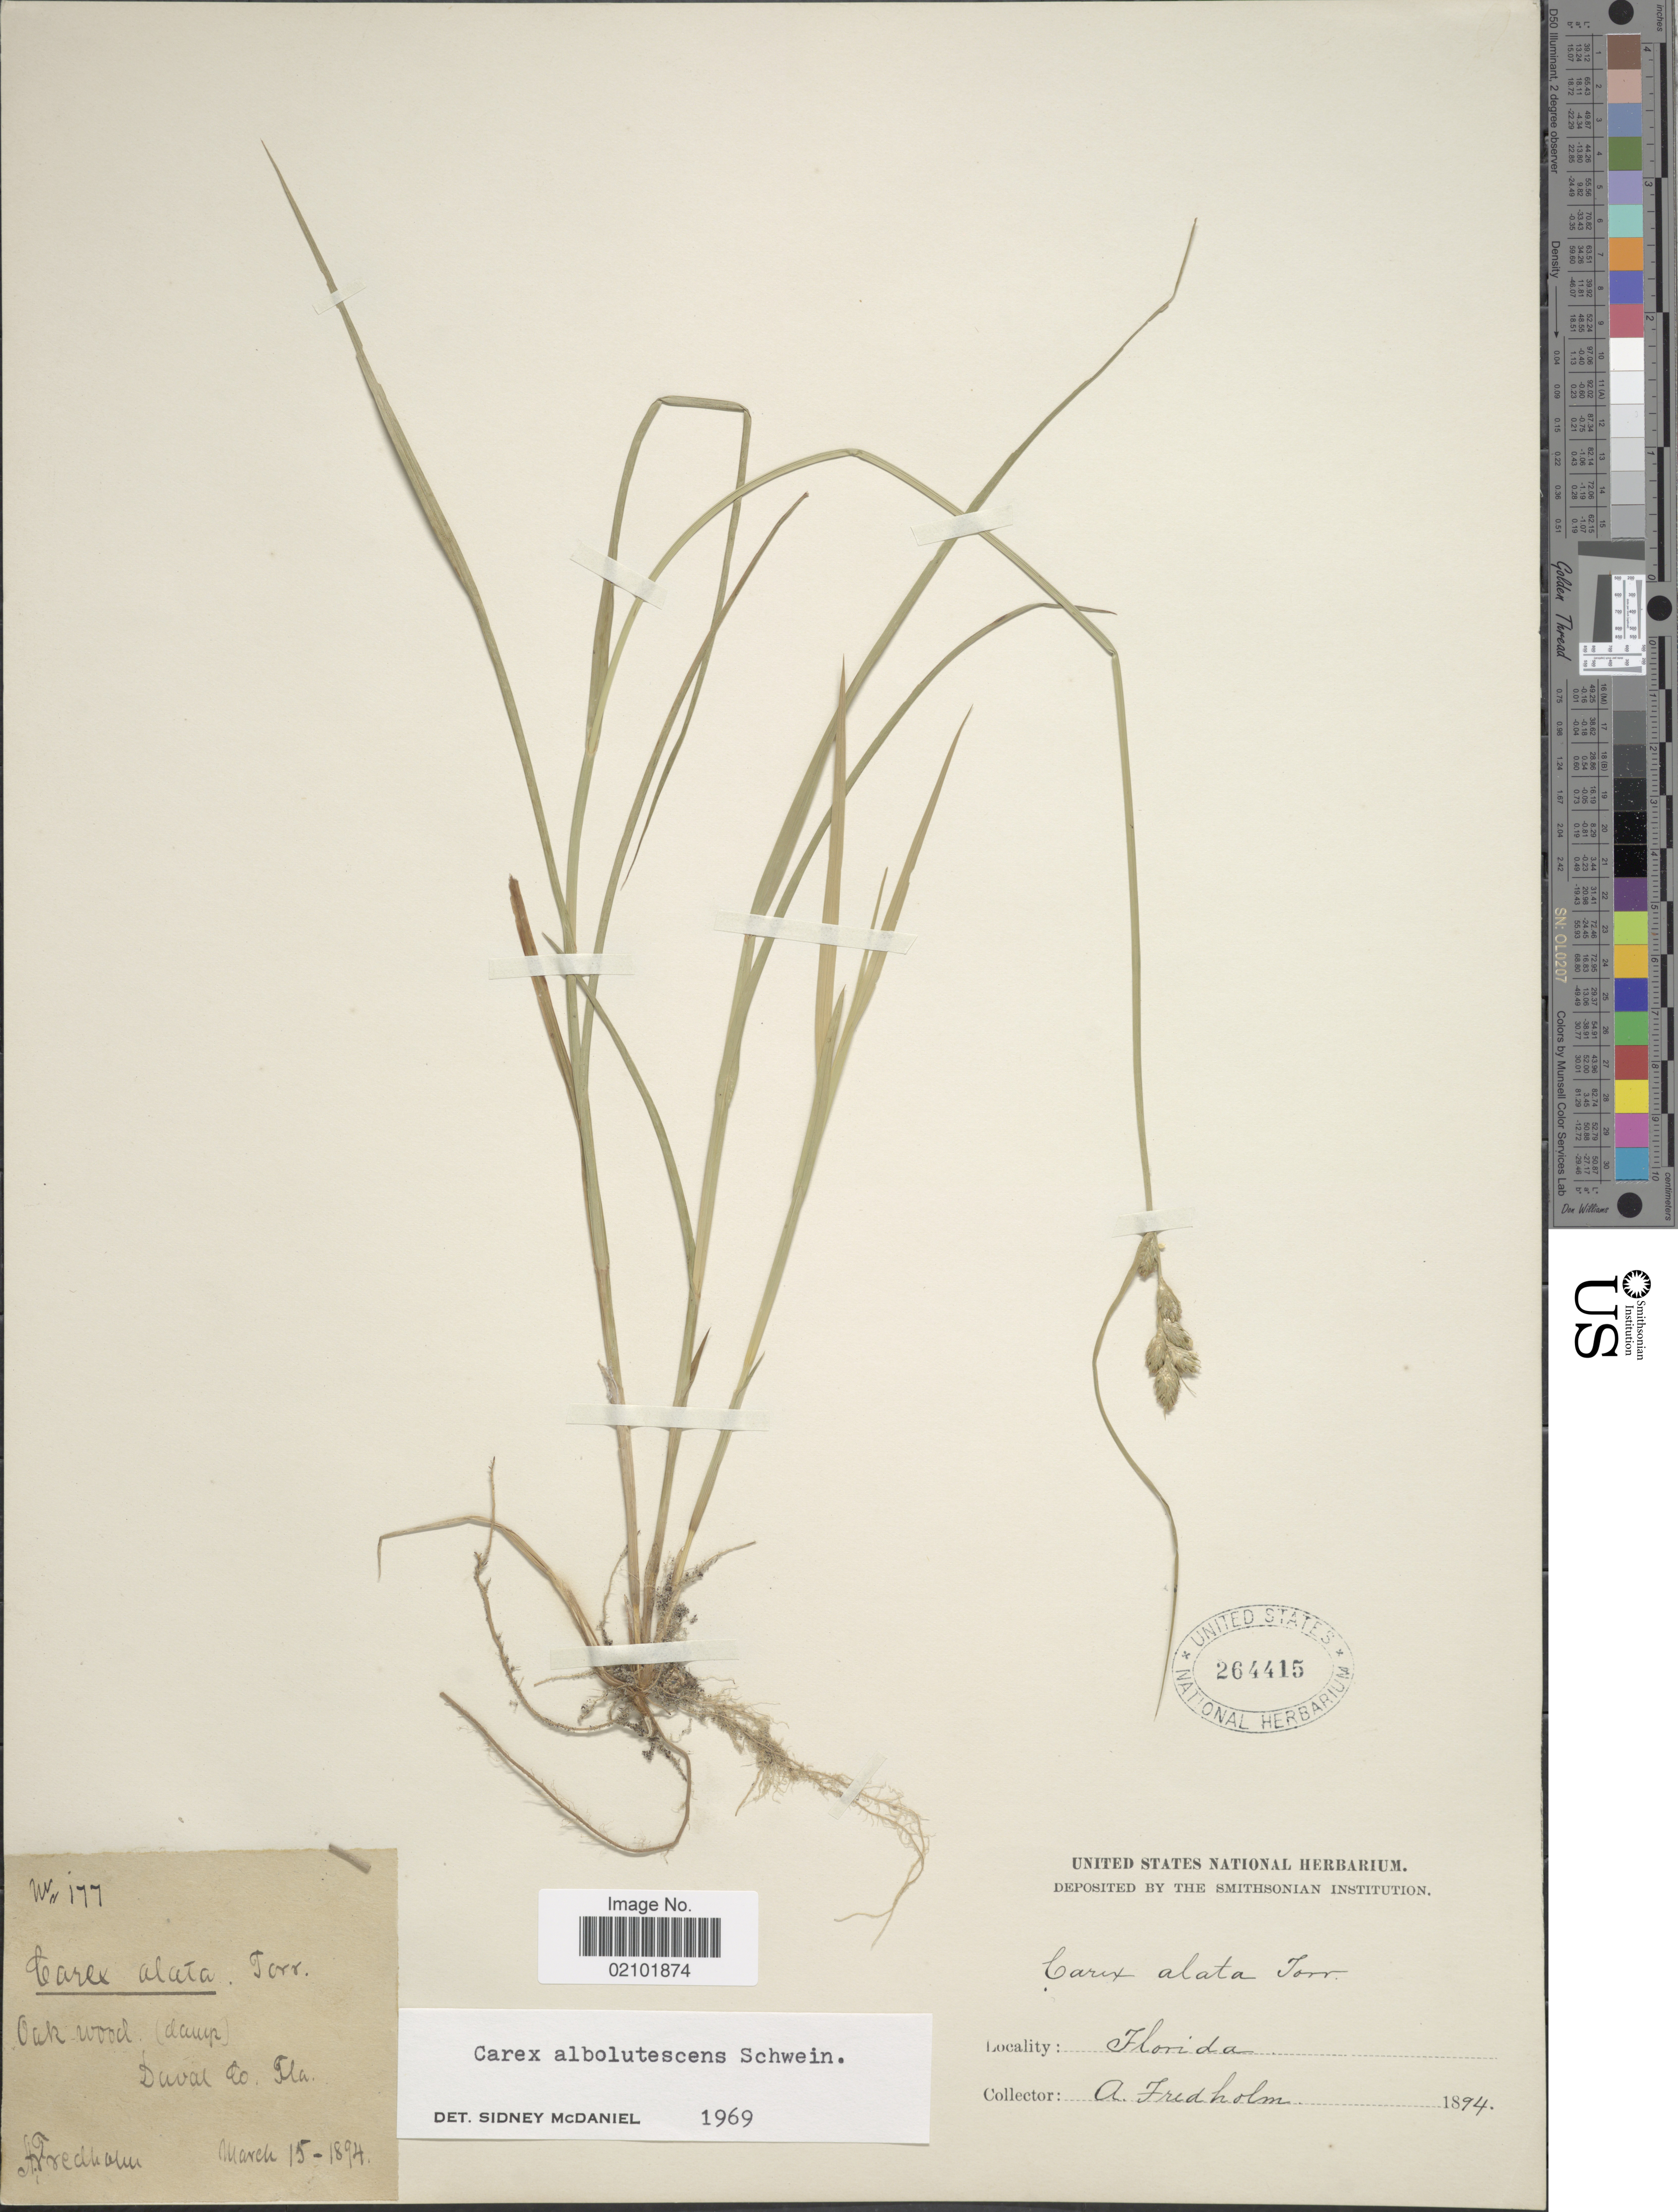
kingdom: Plantae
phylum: Tracheophyta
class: Liliopsida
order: Poales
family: Cyperaceae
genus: Carex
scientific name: Carex albolutescens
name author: Schwein.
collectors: A. Fredholm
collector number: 177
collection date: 1894-03-15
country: United States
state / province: Florida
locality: Duval Co.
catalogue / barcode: US 264415